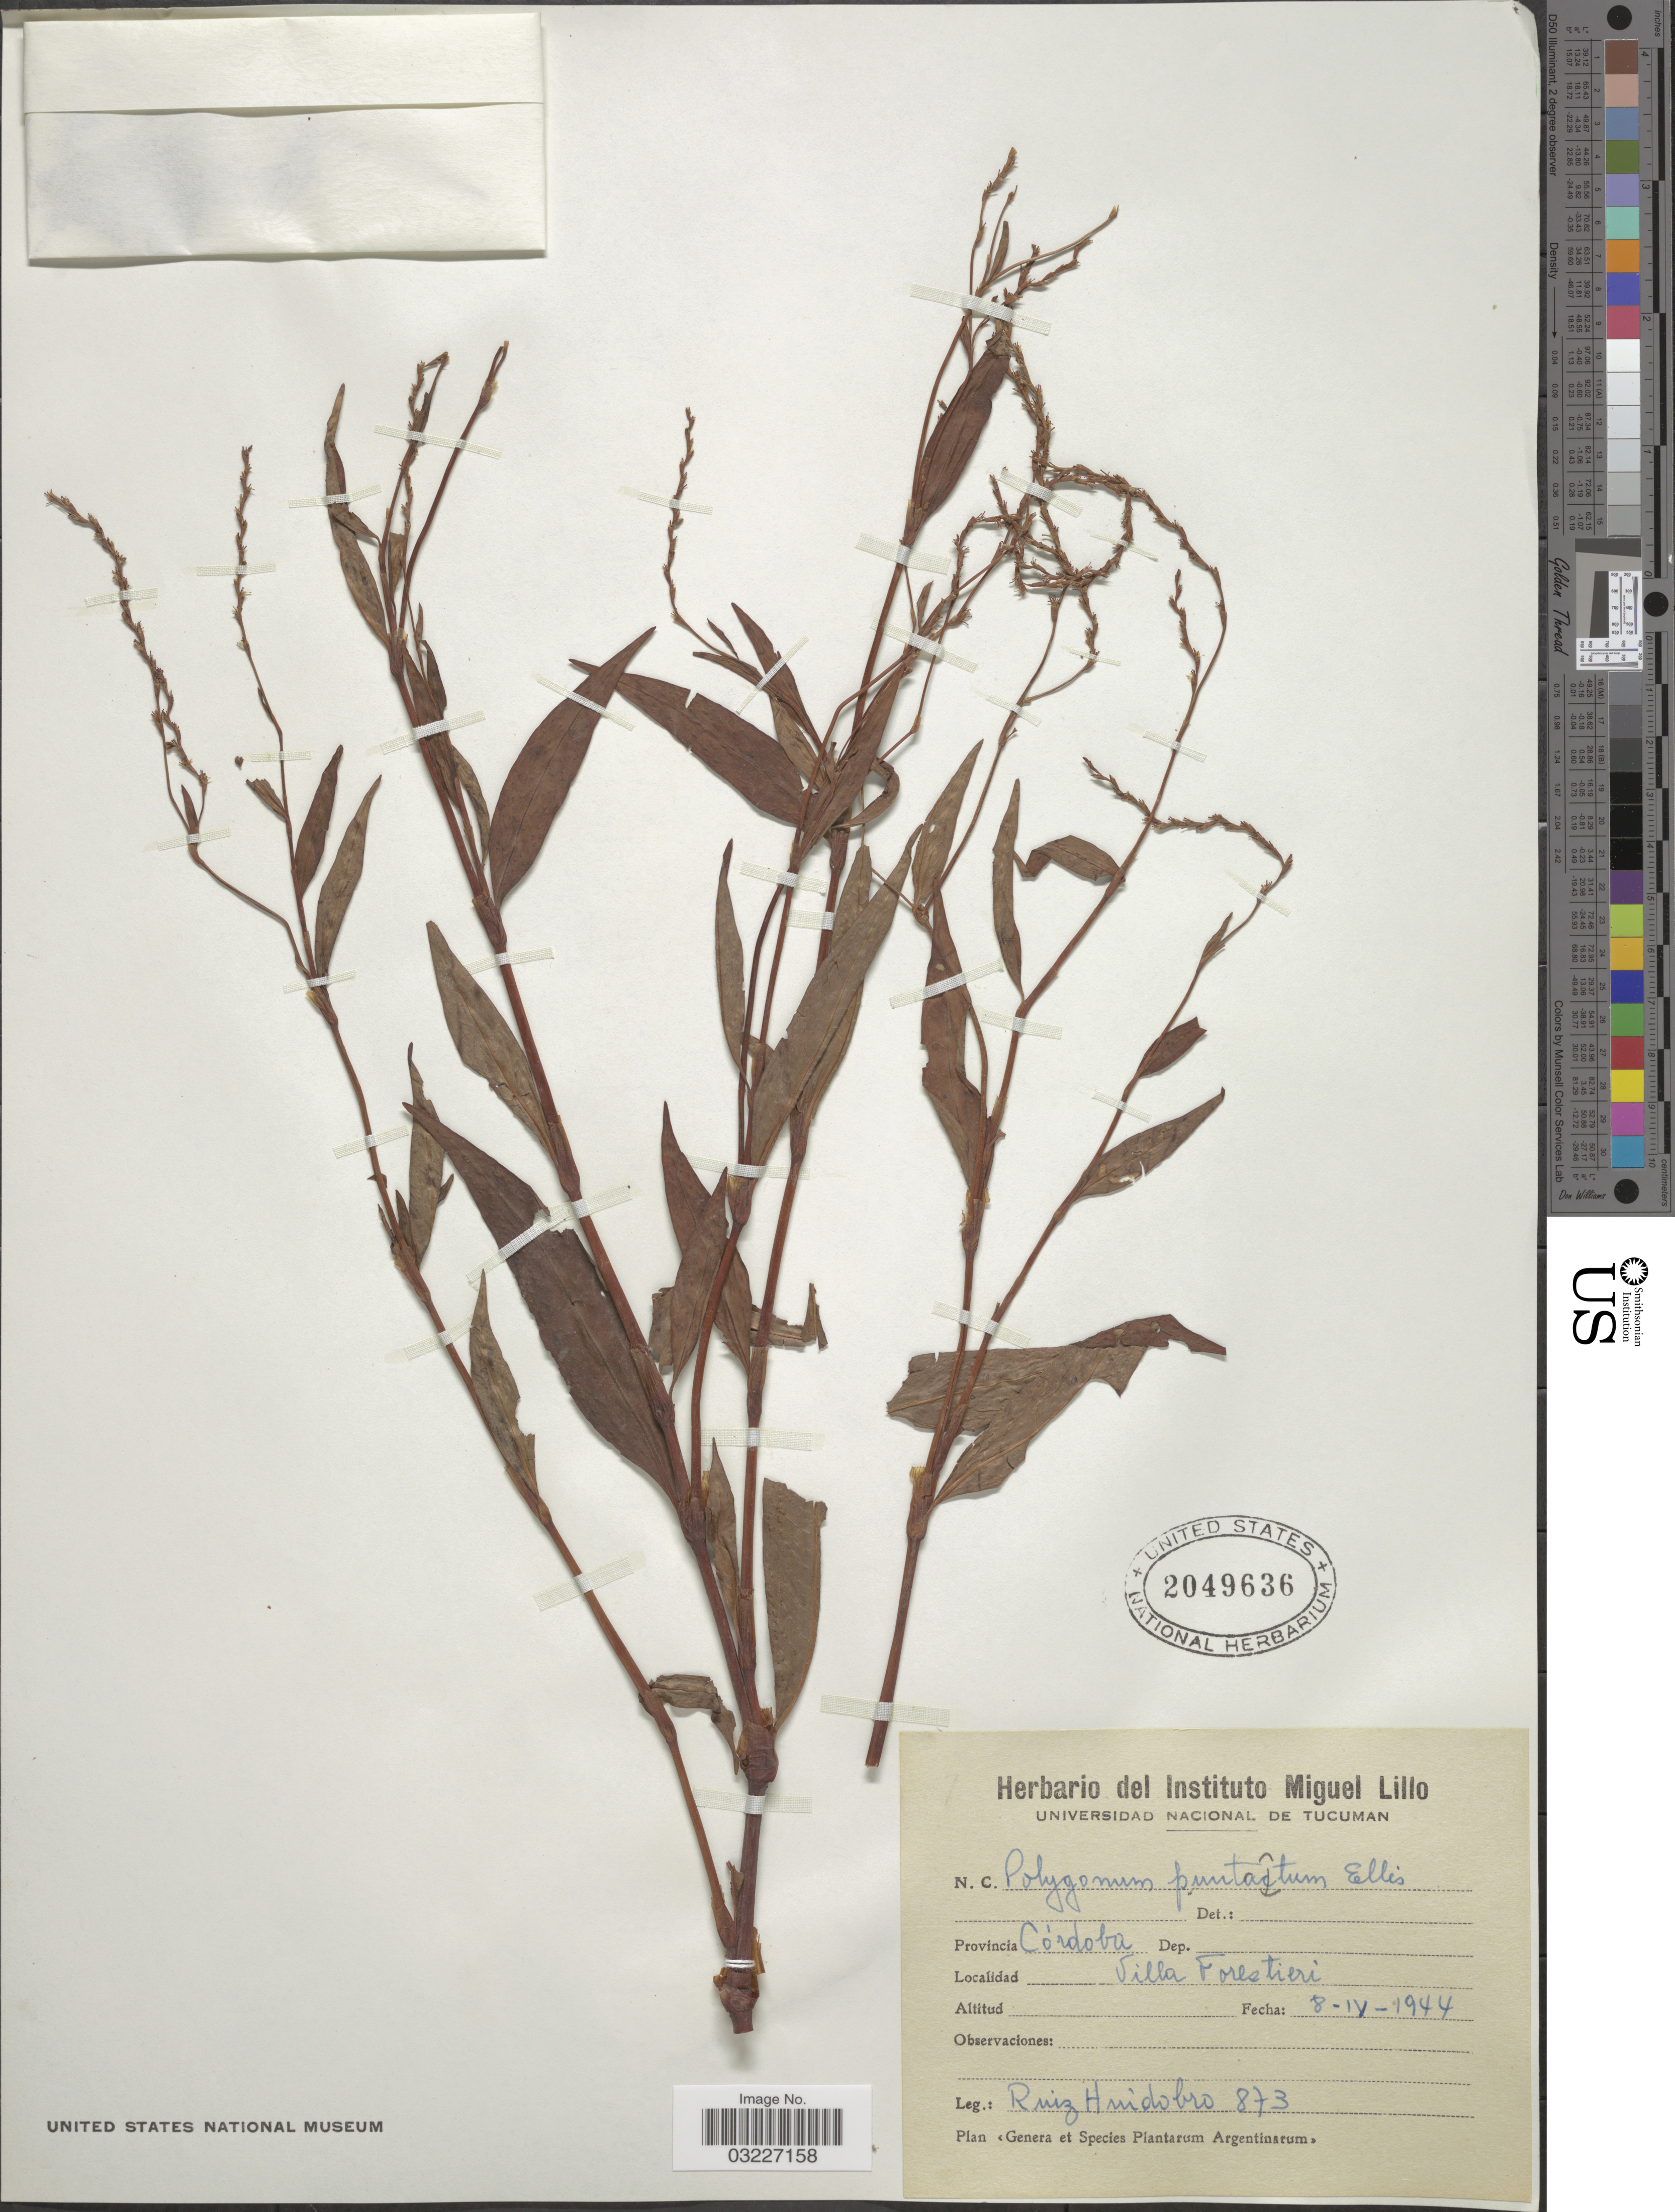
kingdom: Plantae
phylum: Tracheophyta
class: Magnoliopsida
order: Caryophyllales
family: Polygonaceae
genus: Polygonum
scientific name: Polygonum punctatum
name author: Elliott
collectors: -- Ruiz-Huidrobo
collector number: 873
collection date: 1944-04-08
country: Argentina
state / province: Cordoba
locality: Villa Forestieri.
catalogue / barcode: US 2049636